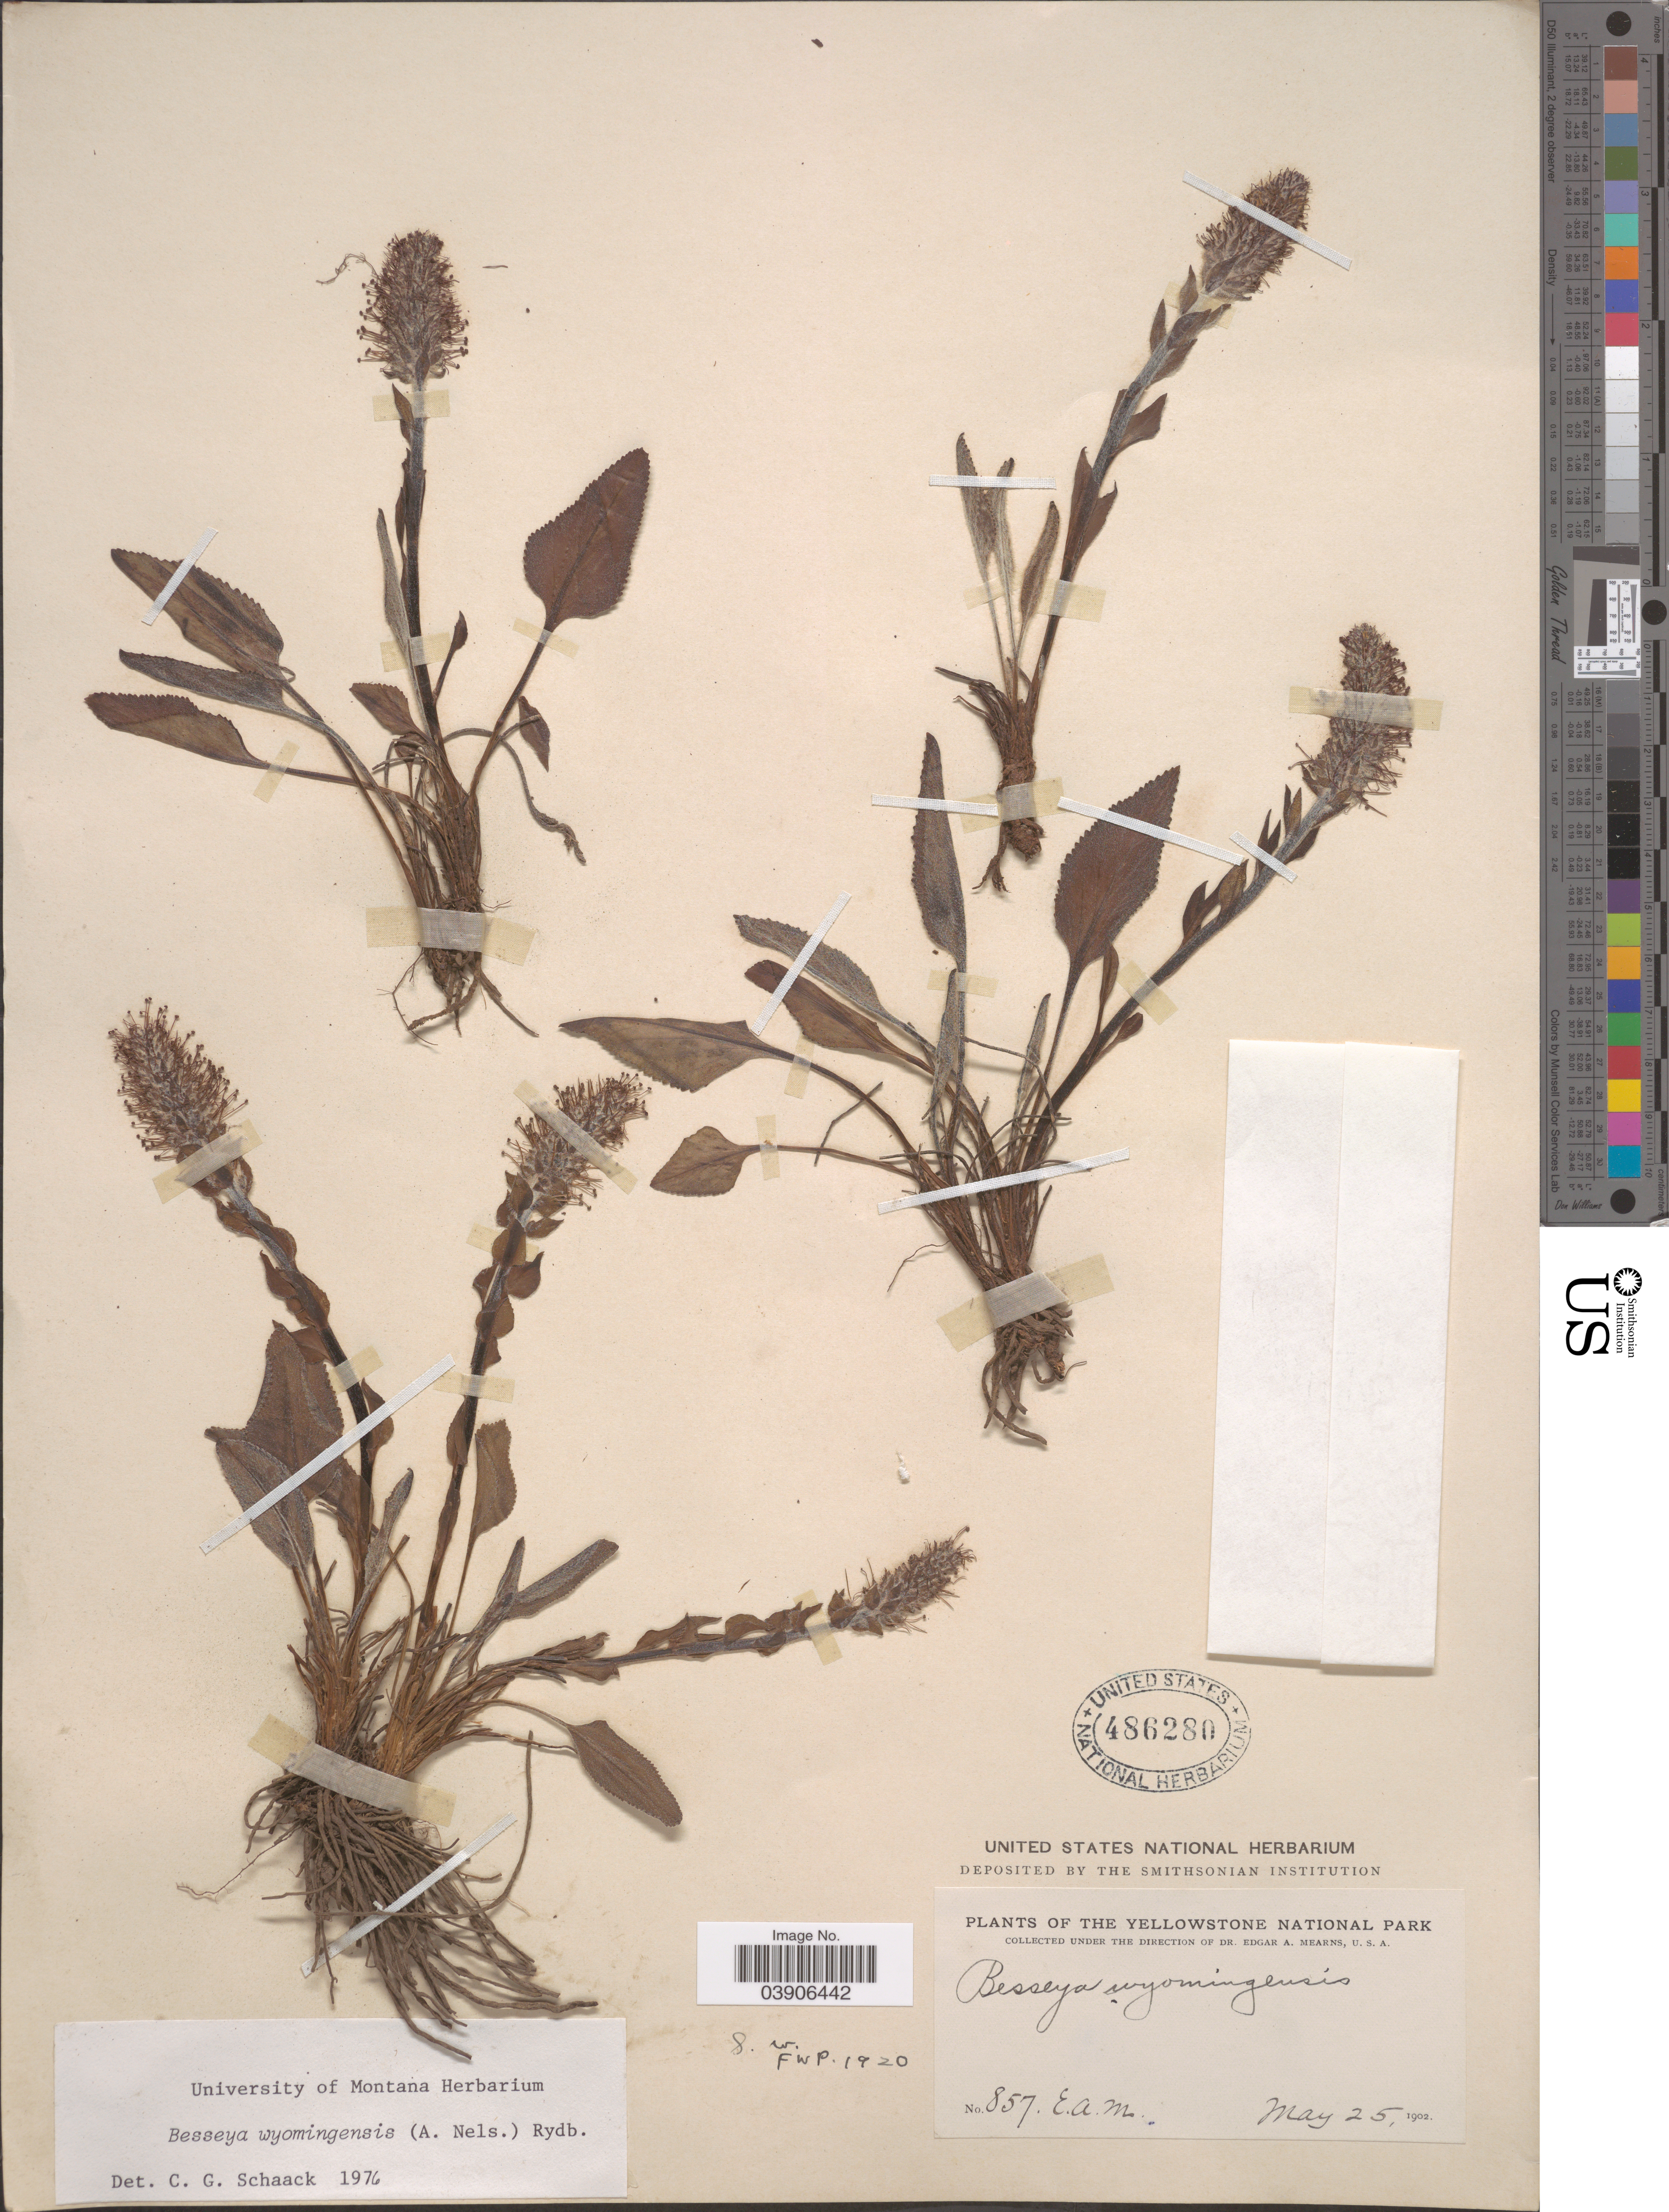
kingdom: Plantae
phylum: Tracheophyta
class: Magnoliopsida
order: Lamiales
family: Plantaginaceae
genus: Synthyris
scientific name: Synthyris wyomingensis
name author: A. Heller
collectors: E. A. Mearns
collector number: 857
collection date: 1902-05-25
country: United States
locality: The Yellowstone National Park.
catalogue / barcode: US 486280